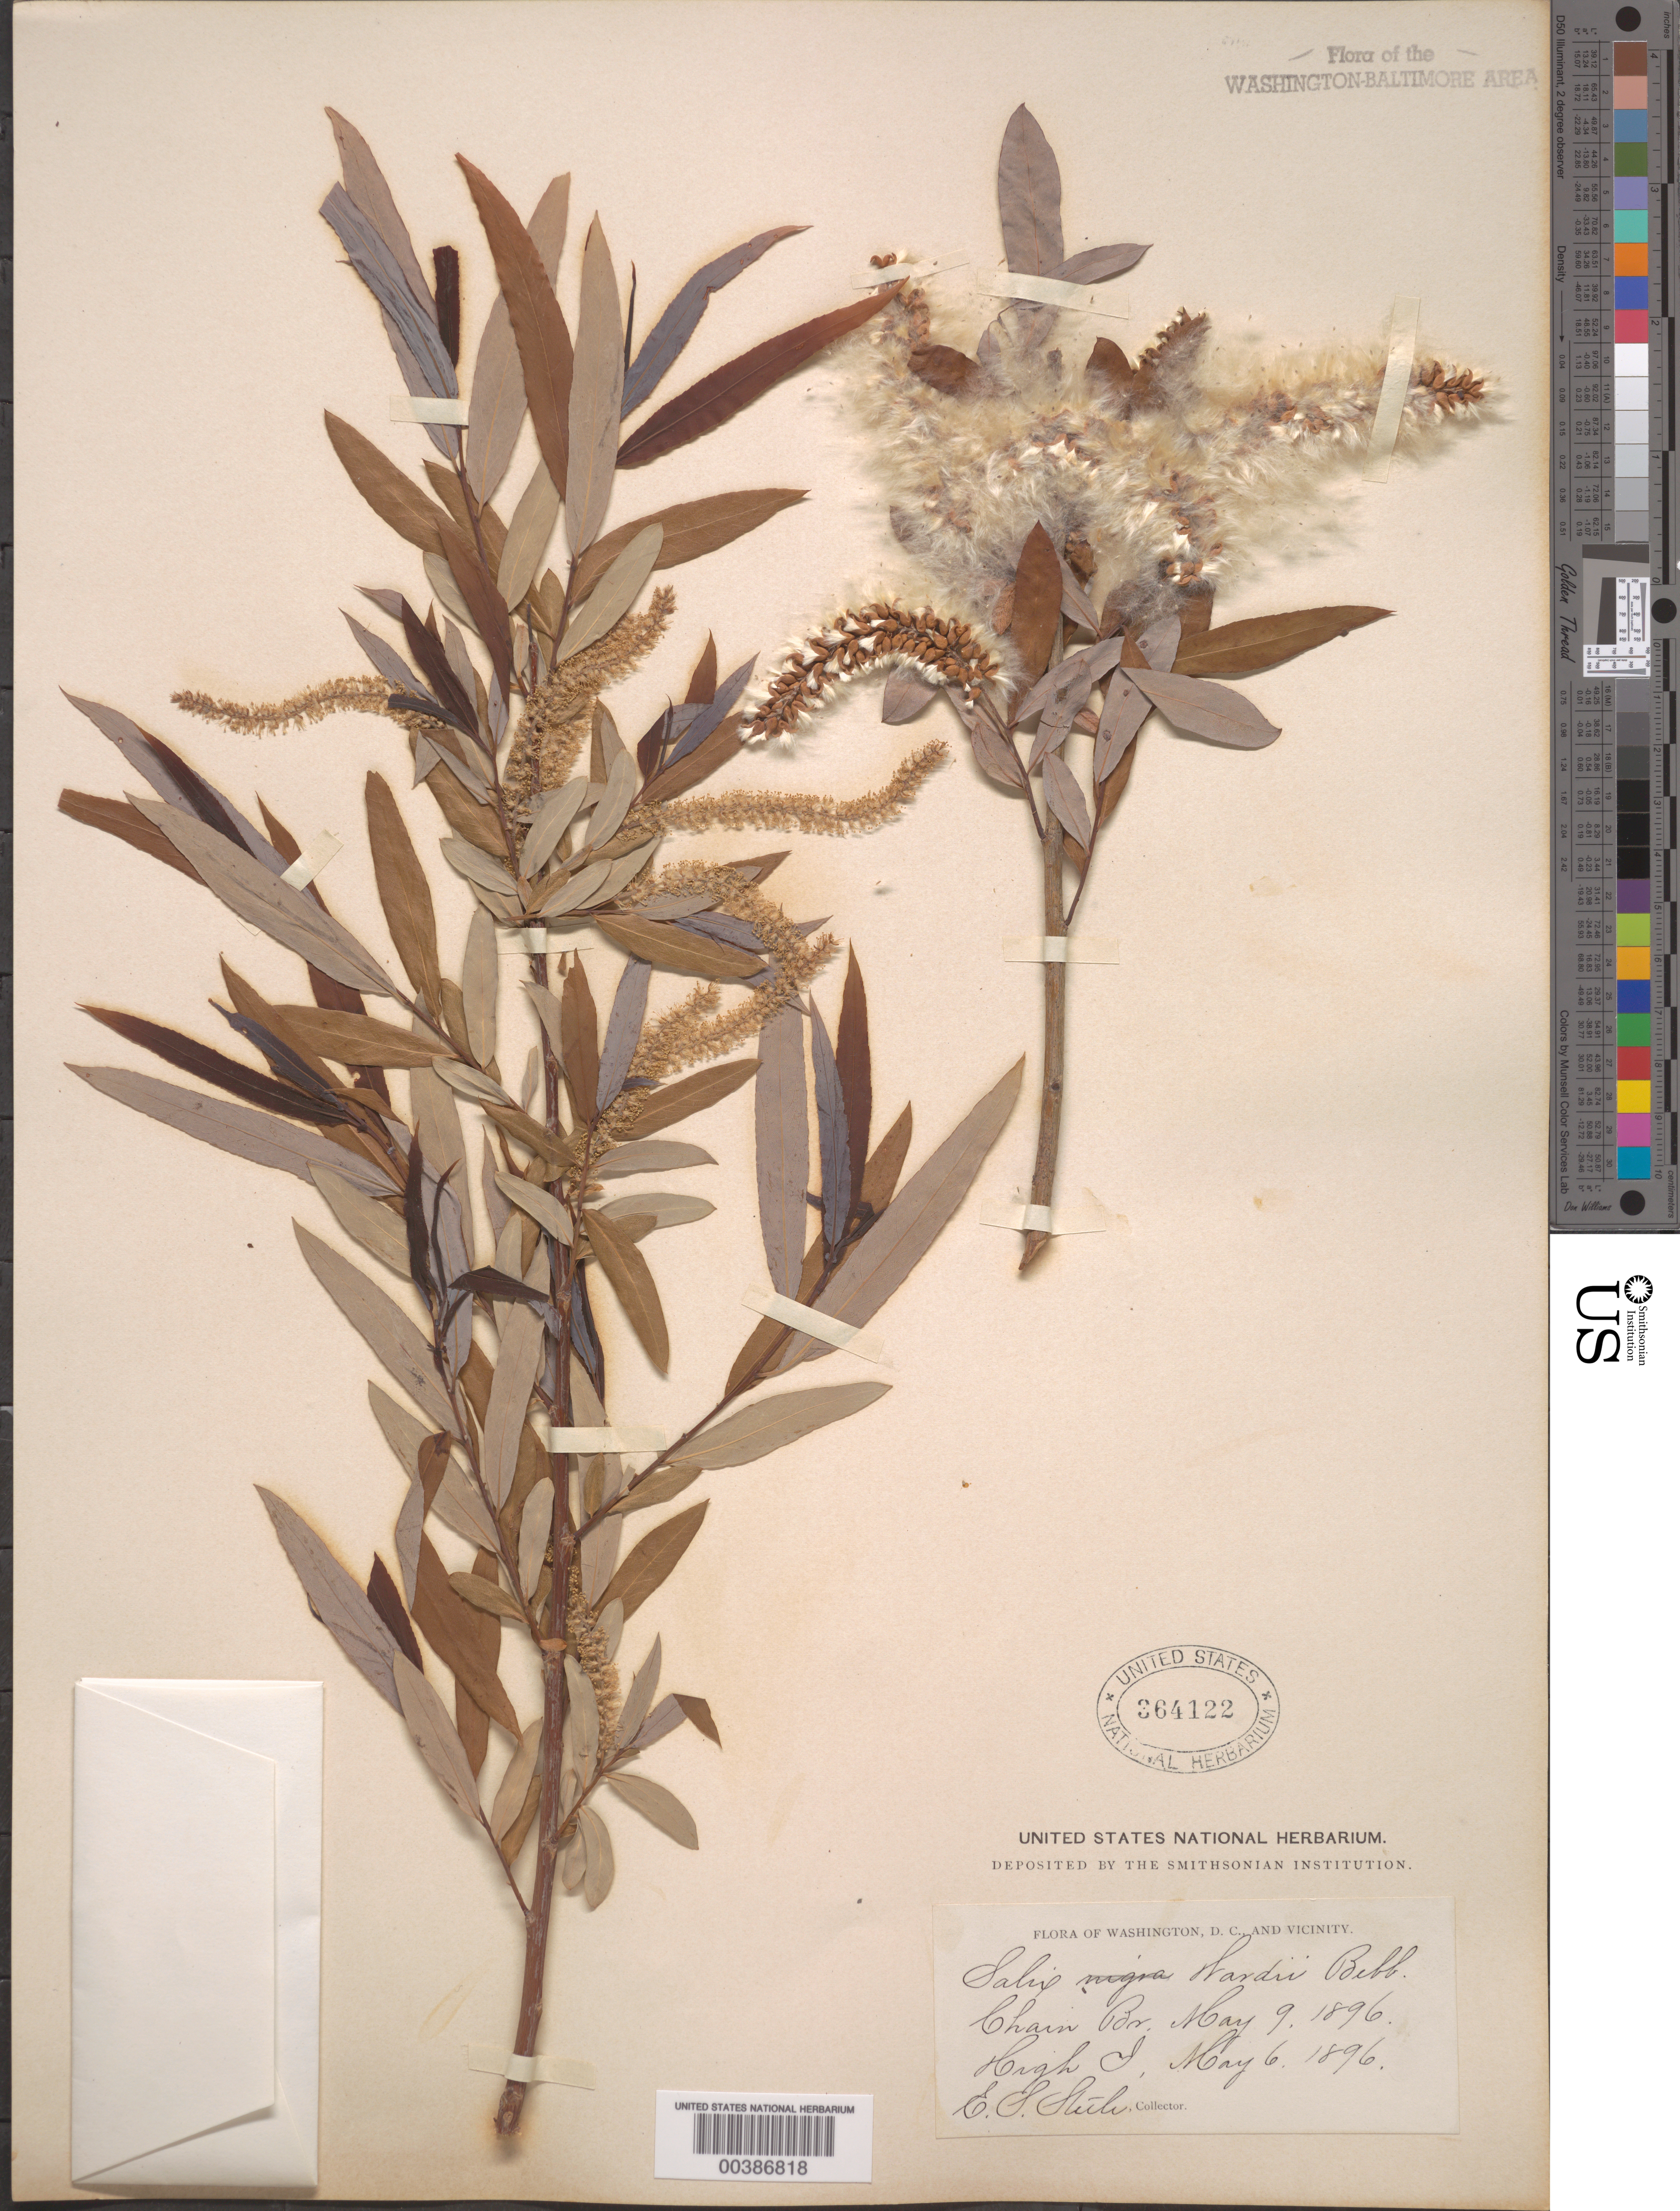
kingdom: Plantae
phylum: Tracheophyta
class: Magnoliopsida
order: Malpighiales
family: Salicaceae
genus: Salix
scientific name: Salix caroliniana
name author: Michx.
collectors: E. Steele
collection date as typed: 09 May 1896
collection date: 1896-05-09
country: United States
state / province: District of Columbia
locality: Chain Bridge C. and O. Canal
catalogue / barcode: US 364122